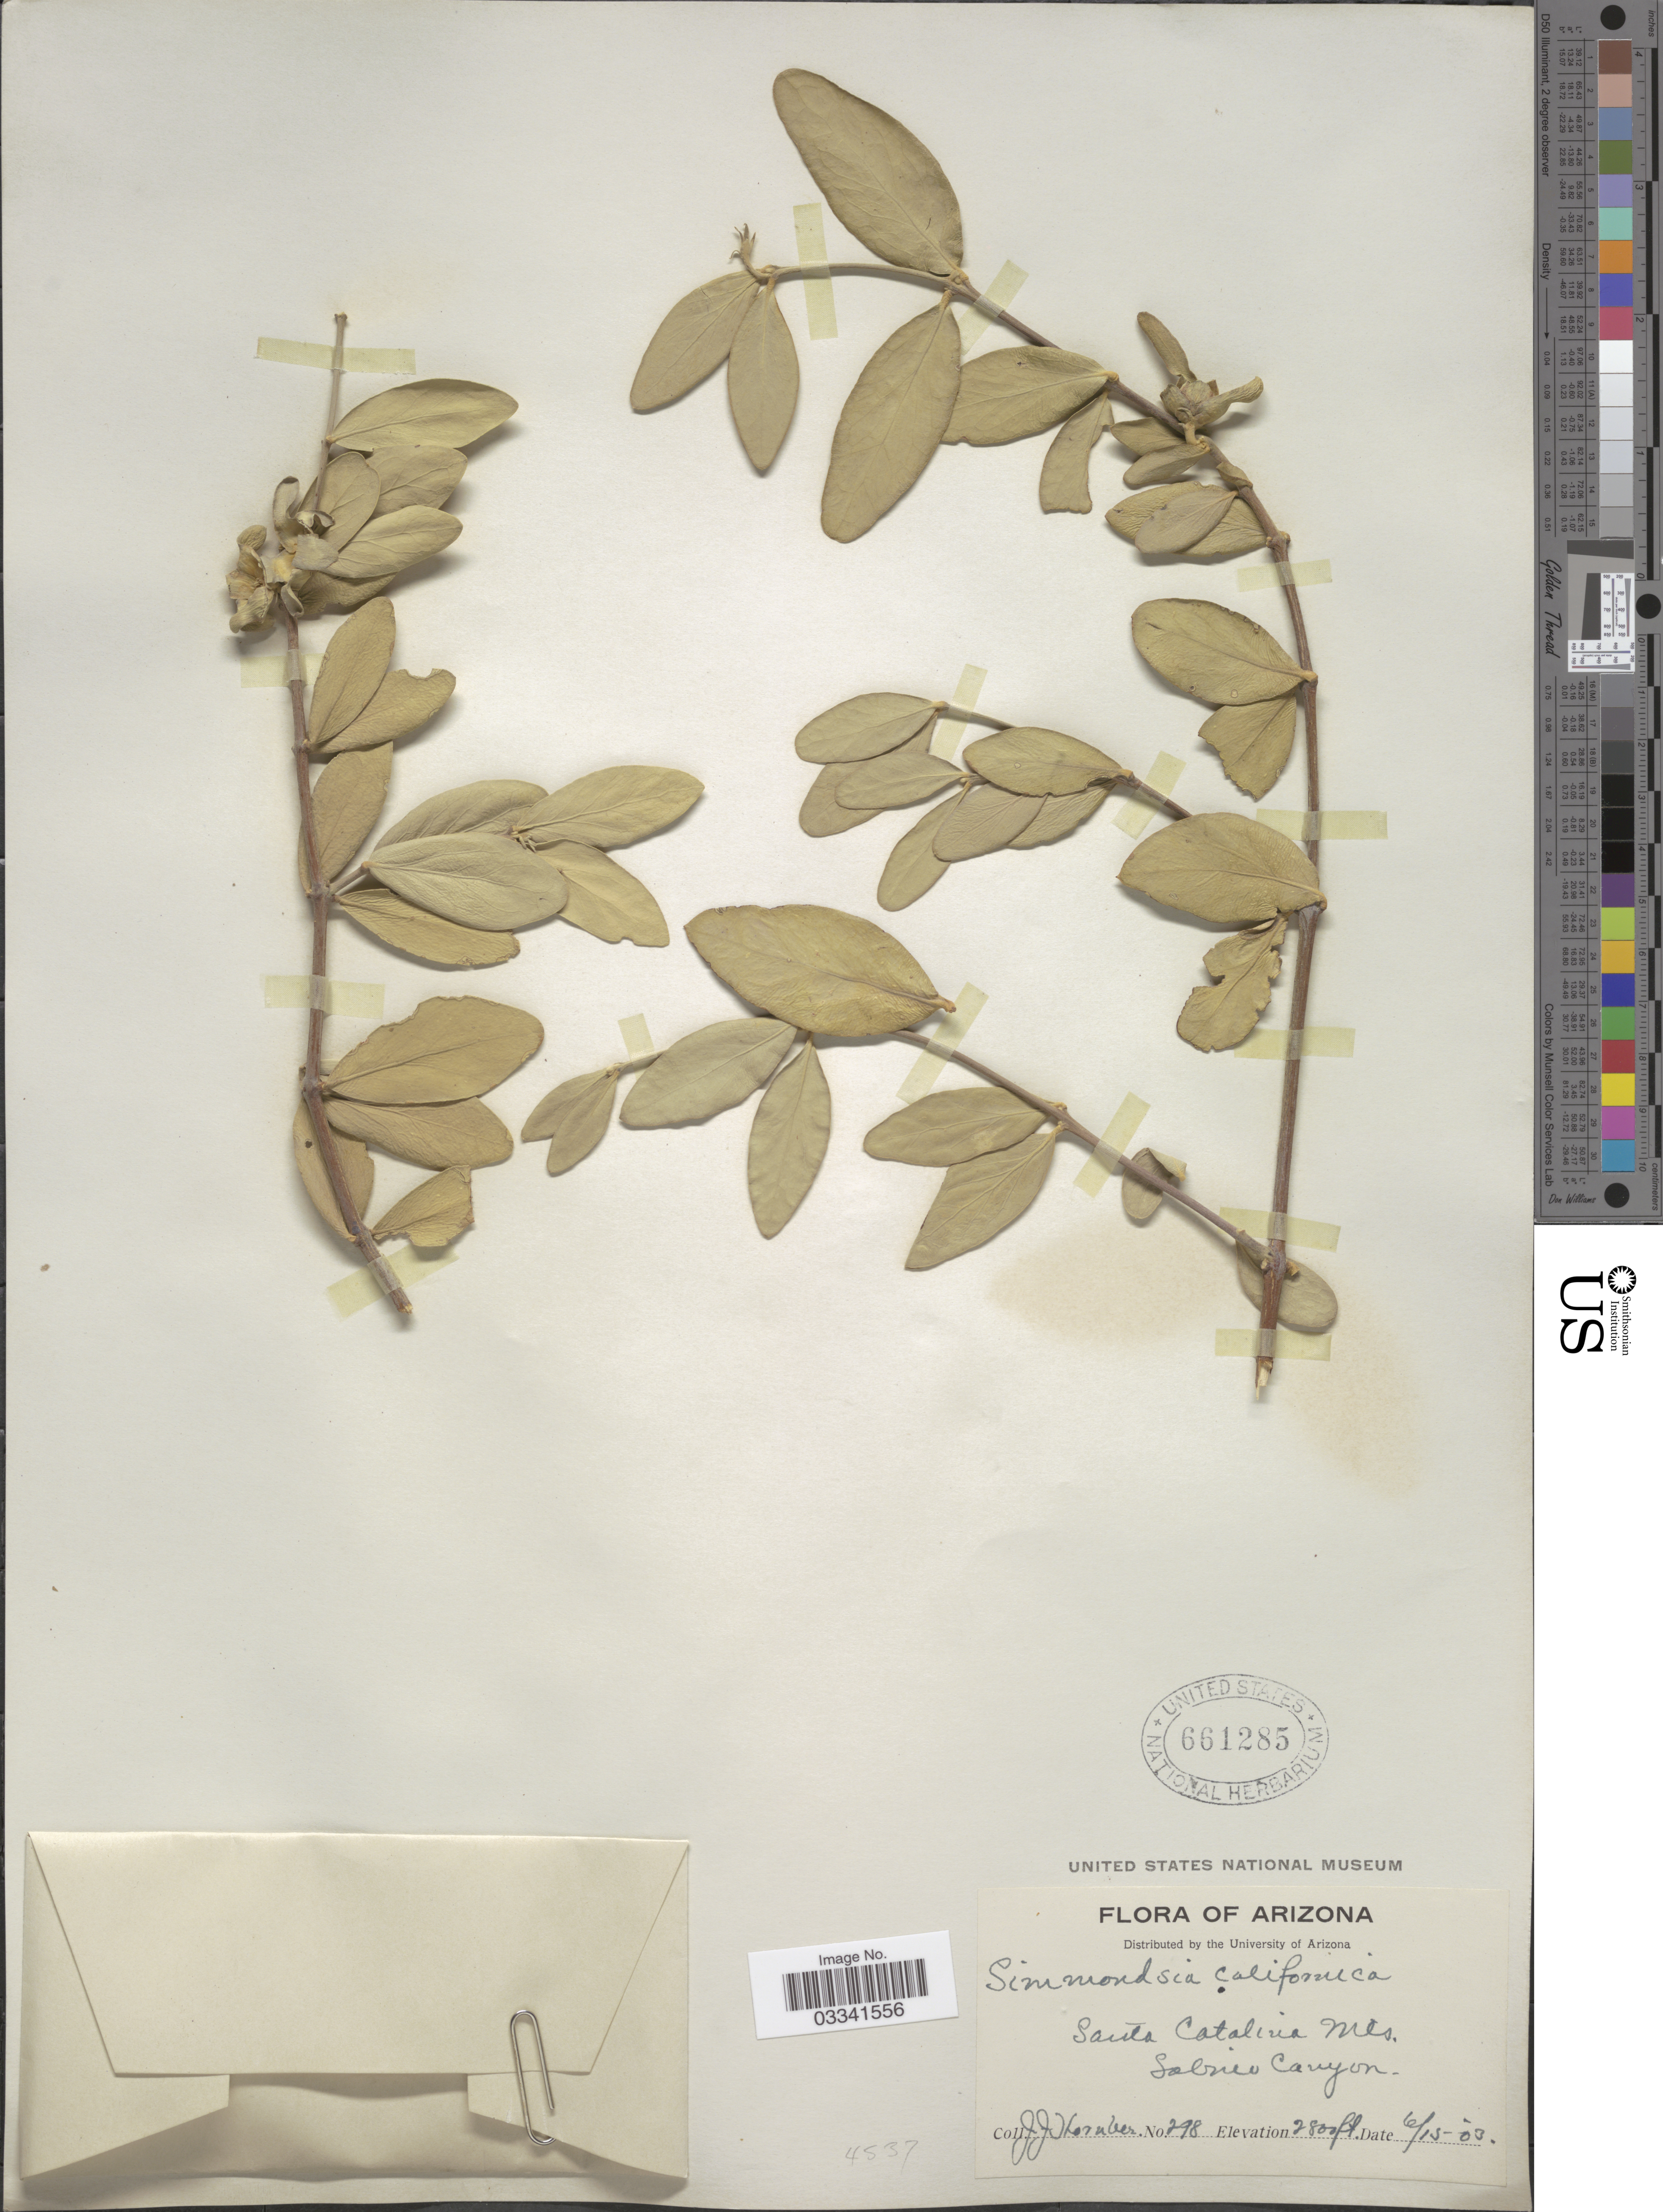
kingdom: Plantae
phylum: Tracheophyta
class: Magnoliopsida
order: Caryophyllales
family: Simmondsiaceae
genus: Simmondsia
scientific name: Simmondsia chinensis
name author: (Link) C.K. Schneid.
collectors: J. Thornber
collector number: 298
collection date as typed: Transcribed d/m/y: 15/6/3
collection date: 1915-06-03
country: United States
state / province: Arizona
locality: Santa Catalina Mts. Sabino Canon.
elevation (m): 853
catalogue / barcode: US 661285